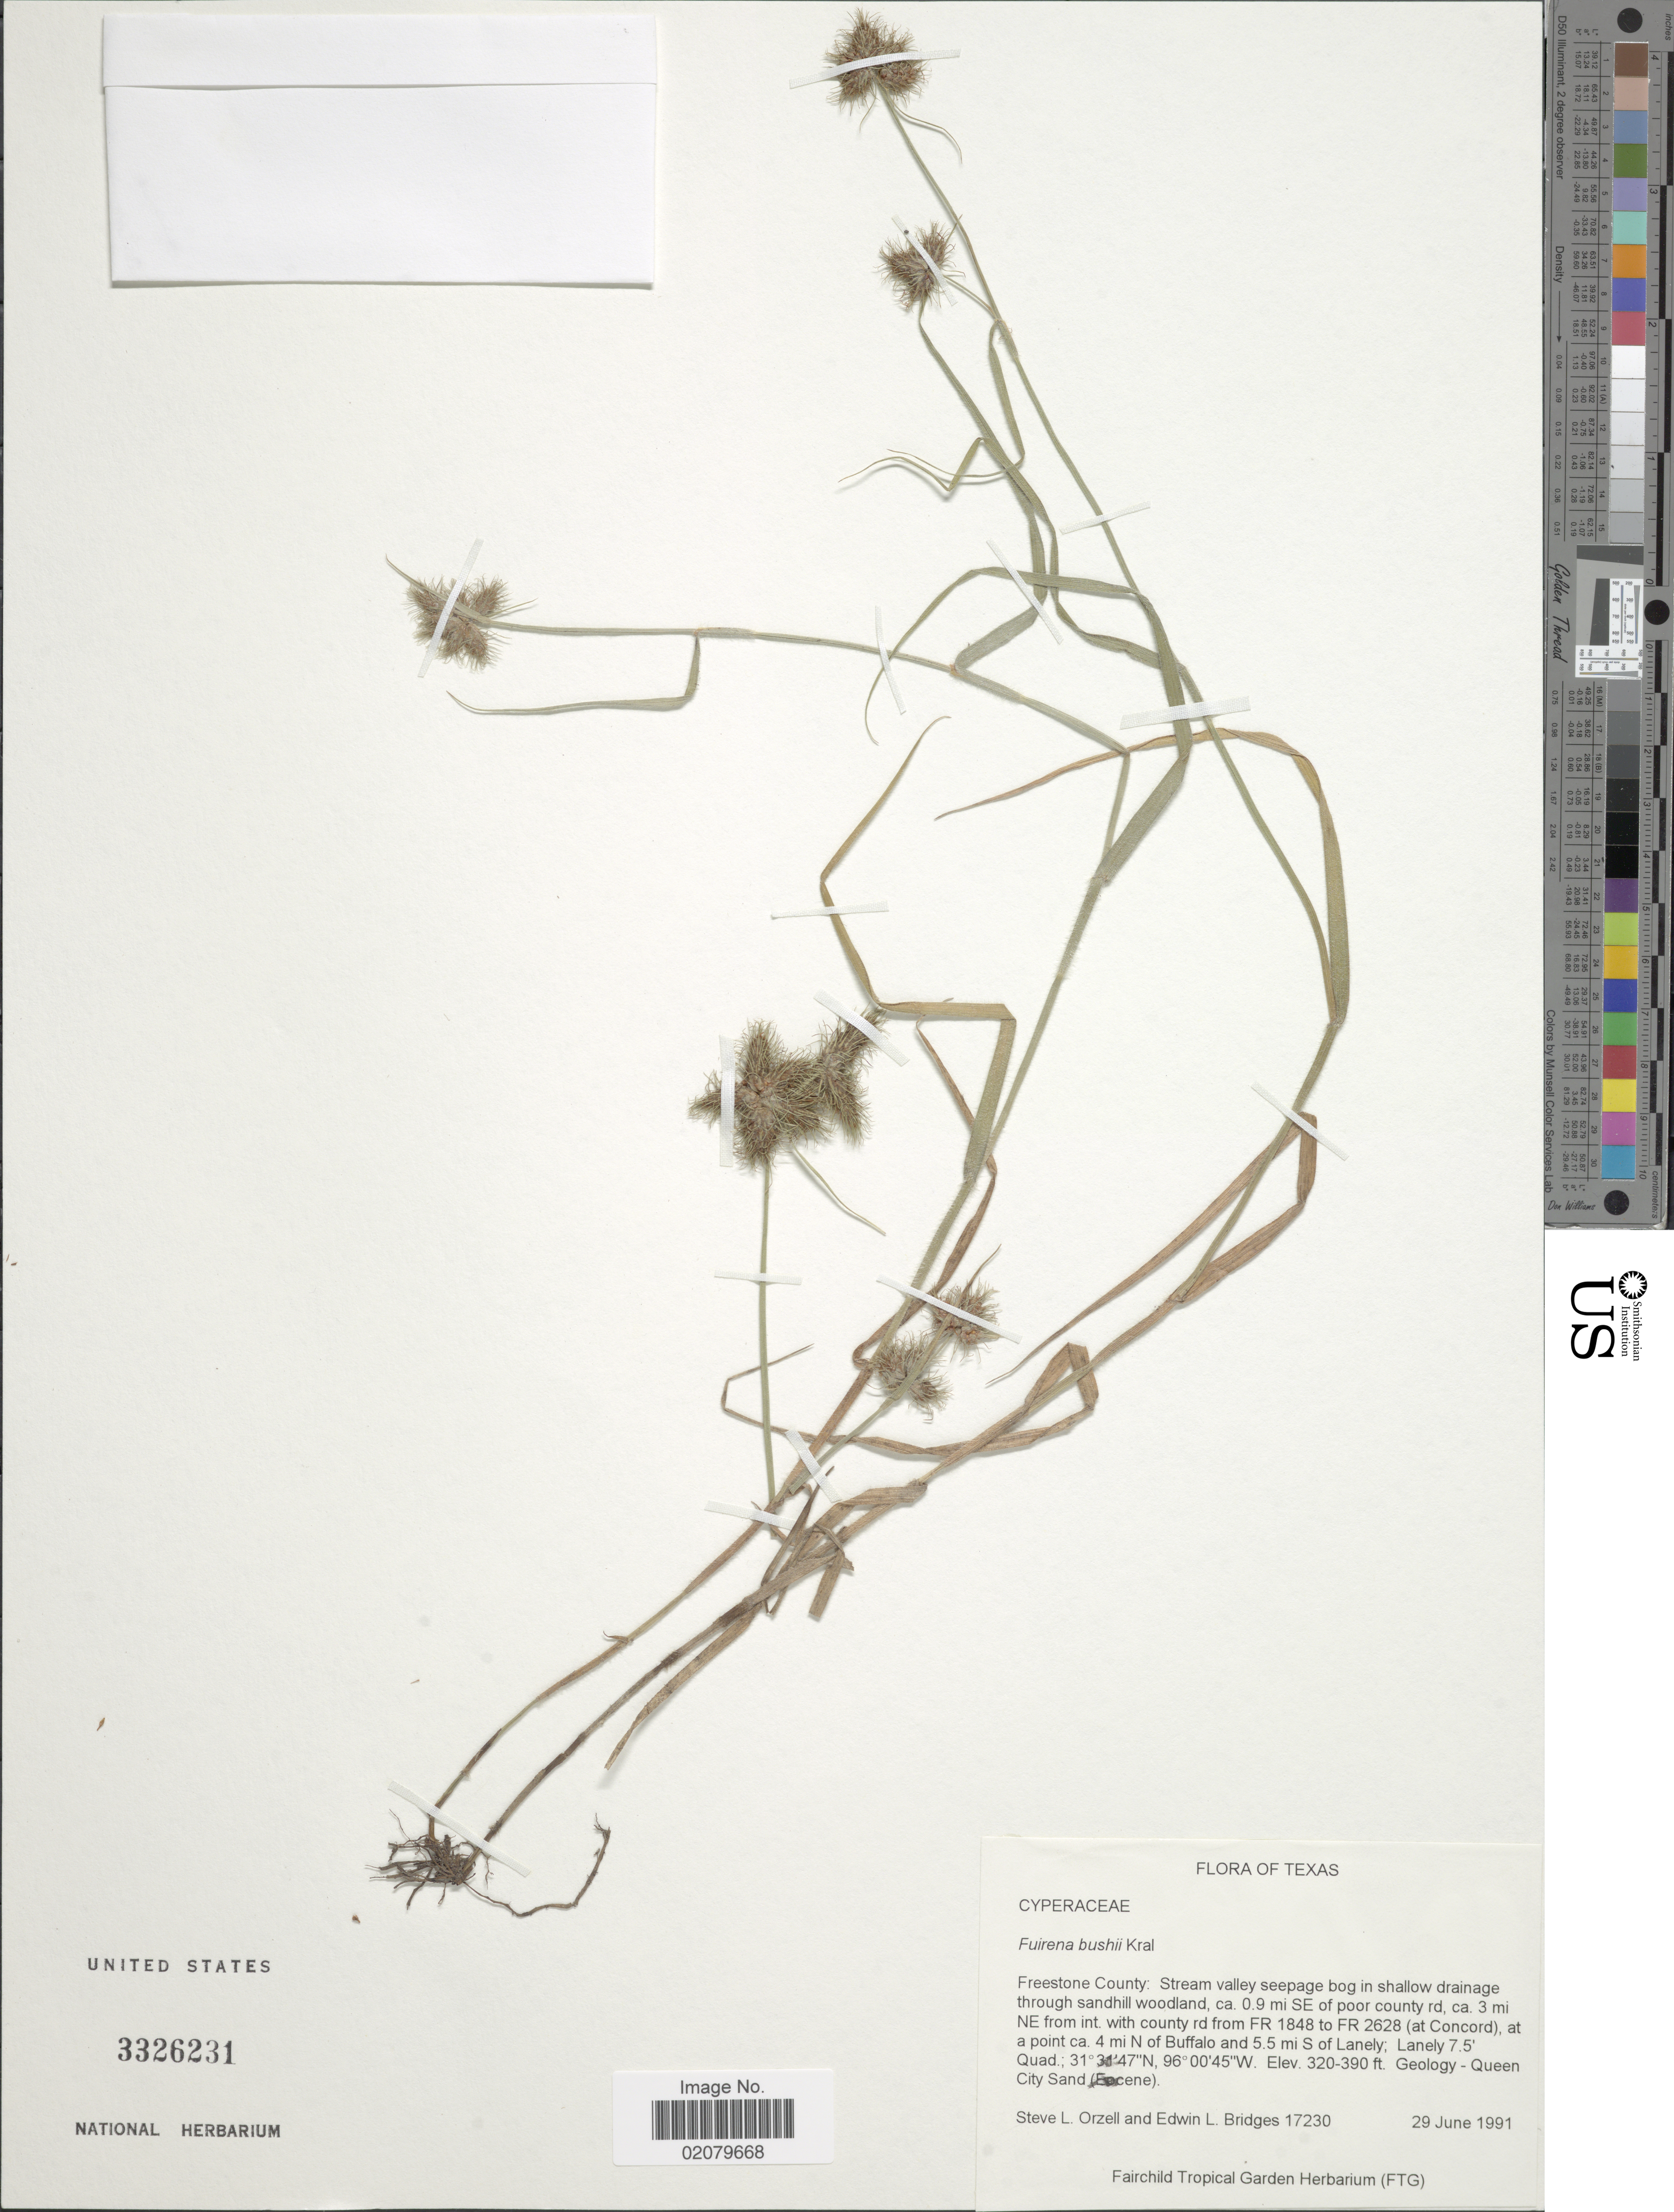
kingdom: Plantae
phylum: Tracheophyta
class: Liliopsida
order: Poales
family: Cyperaceae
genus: Fuirena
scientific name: Fuirena bushii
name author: Kral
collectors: S. Orzell & E. Bridges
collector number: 17230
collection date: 1991-06-29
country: United States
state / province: Texas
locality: Freestone County: Stream valley seepage bog in shallow drainage through sandhill woodland, ca. 0.9 mi SE of poor country rd. ca. 3 mi NE from int. with County rd from FR 1848 to FR 2628 (at Concord), at a point ca. 4 mi. N of Buffalo and 5.5 mi S of Lanely; Lanely 7.5' Quad, Geology-Queen City Sand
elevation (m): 98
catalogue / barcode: US 3326231